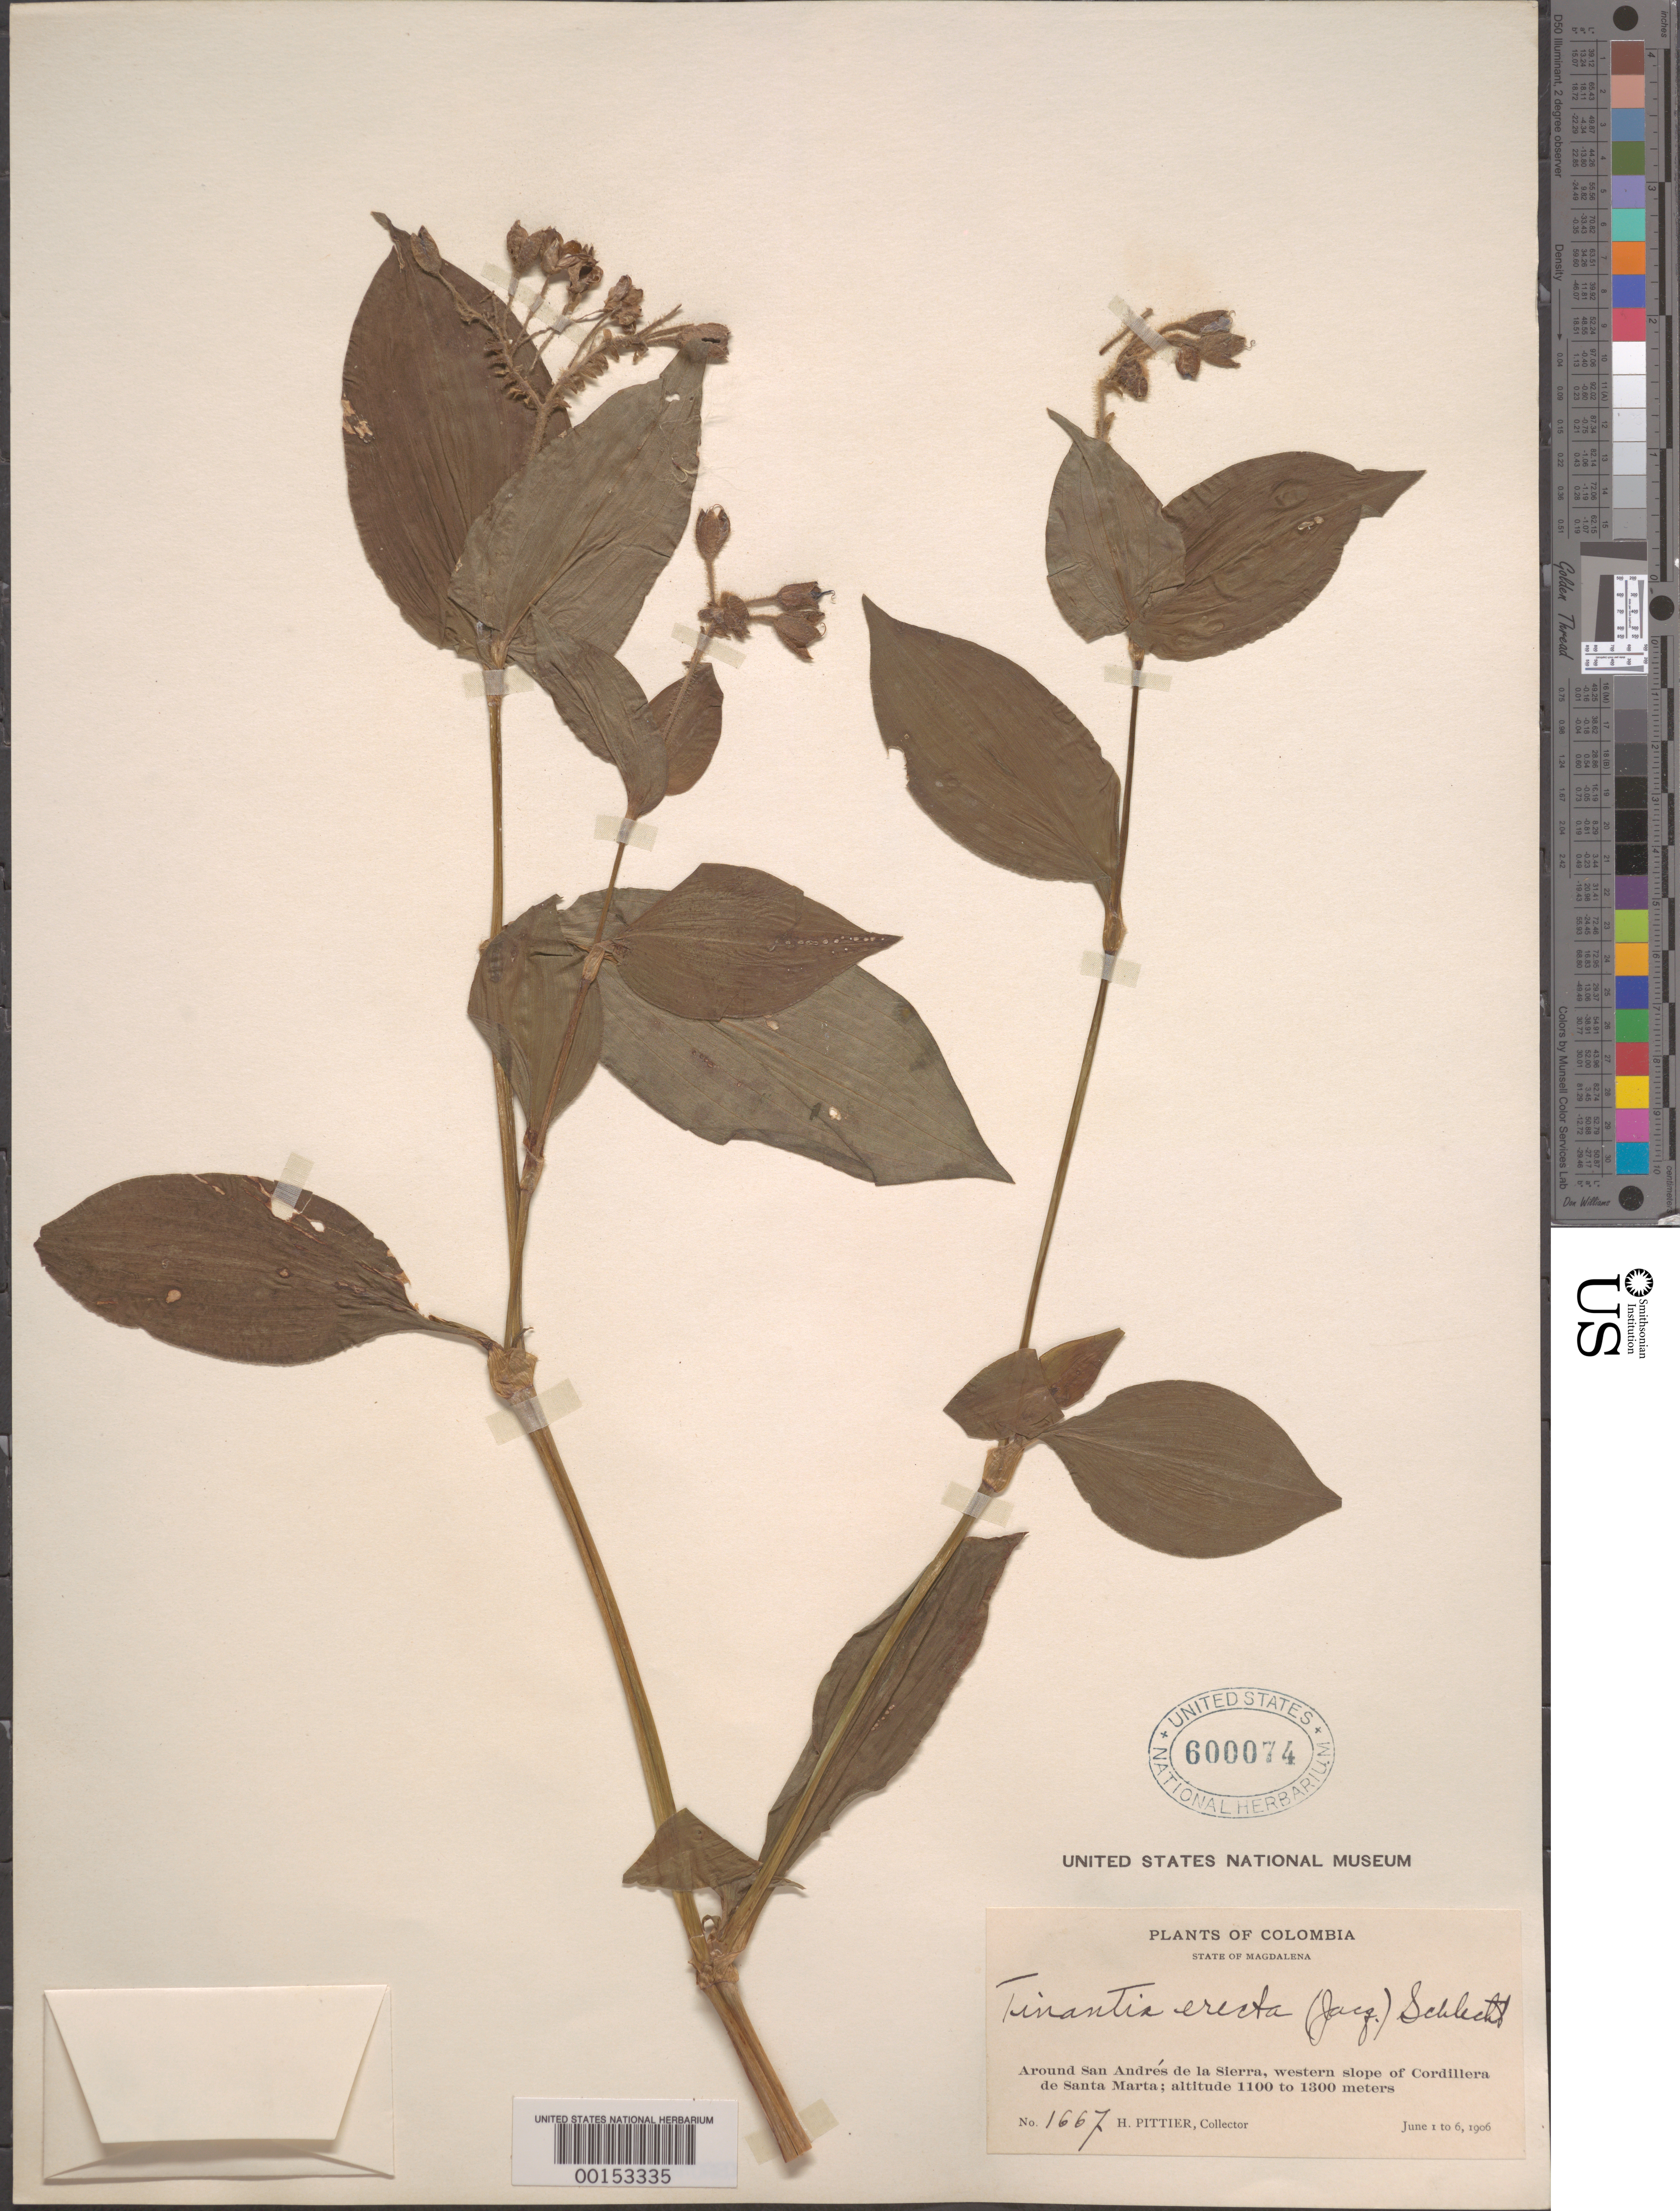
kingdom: Plantae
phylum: Tracheophyta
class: Liliopsida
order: Commelinales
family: Commelinaceae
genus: Tinantia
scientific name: Tinantia erecta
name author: (Jacq.) Fenzl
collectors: H. F. Pittier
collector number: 1667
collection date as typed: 01 Jun 1906 to 06 Jun 1906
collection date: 1906-06-01/1906-06-06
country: Colombia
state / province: Magdalena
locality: Around San Andres de La Sierra, western slope of Cordillera de Santa Marta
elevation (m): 1100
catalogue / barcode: US 600074